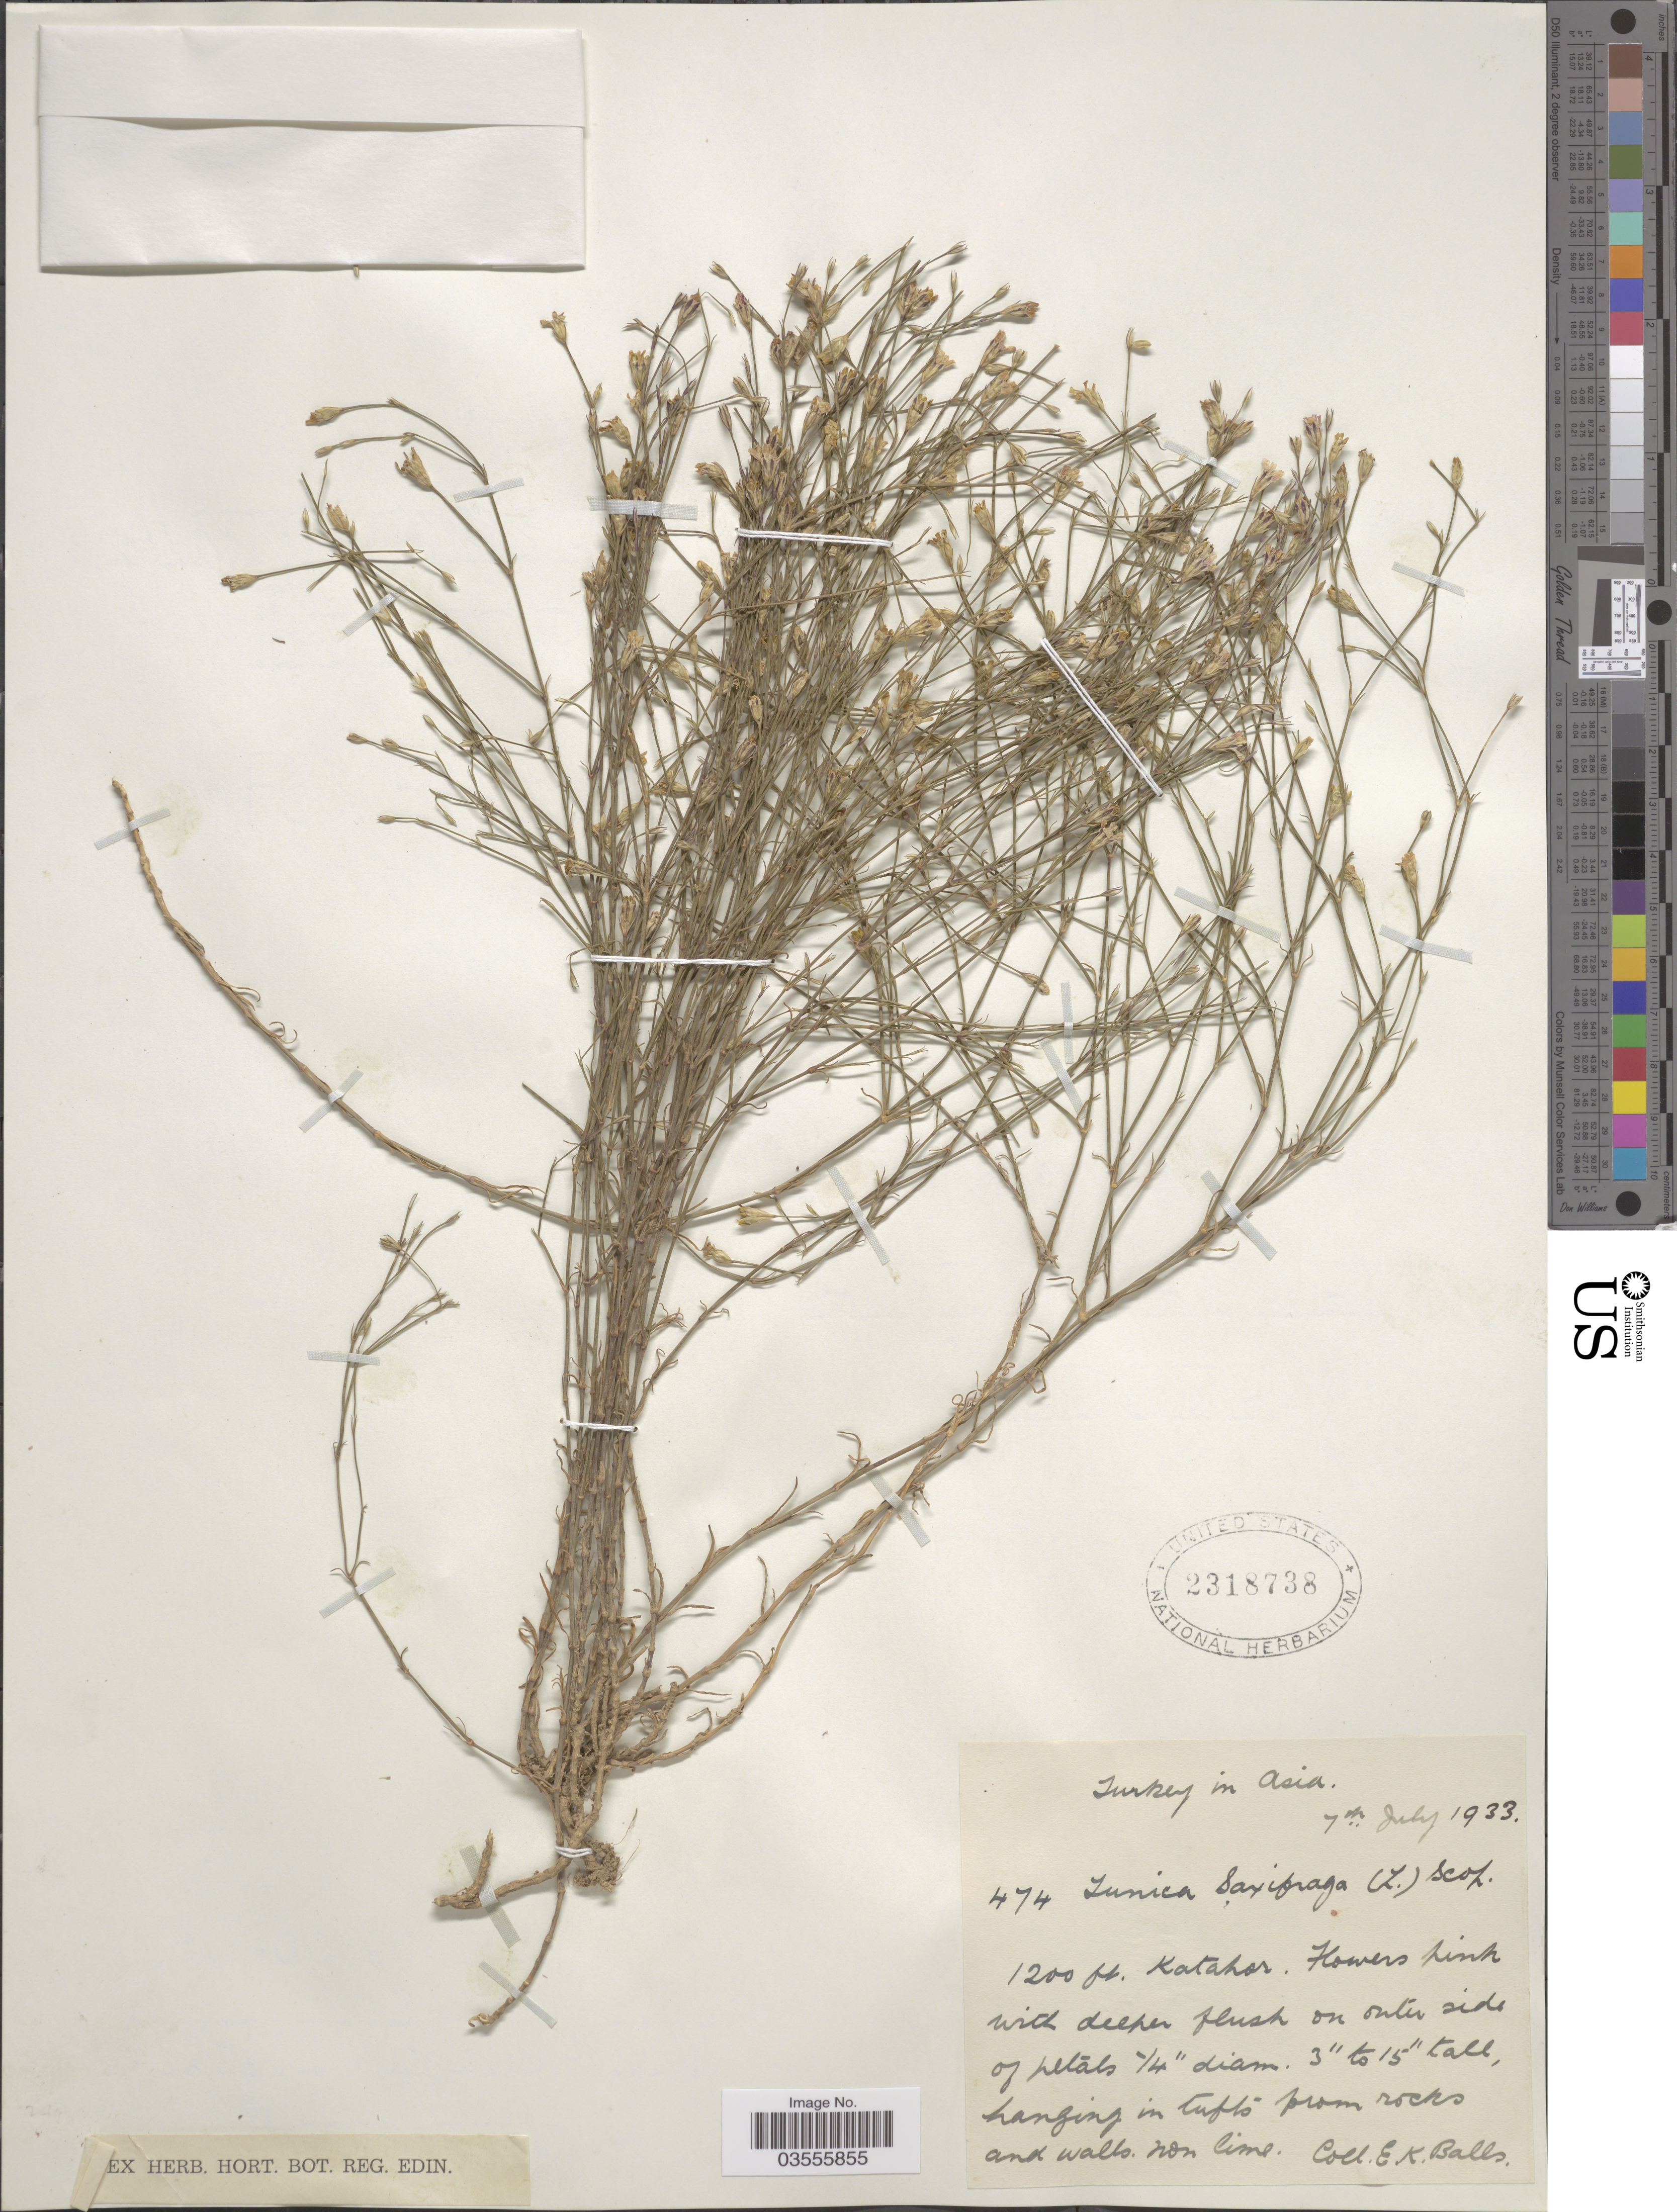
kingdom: Plantae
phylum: Tracheophyta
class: Magnoliopsida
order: Caryophyllales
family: Caryophyllaceae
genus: Petrorhagia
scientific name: Petrorhagia saxifraga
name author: (L.) Link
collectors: E. K. Balls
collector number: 474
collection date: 1933-07-07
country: Turkey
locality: Turkey in Asia. Katahor [interpreted].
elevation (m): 366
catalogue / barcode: US 2318738